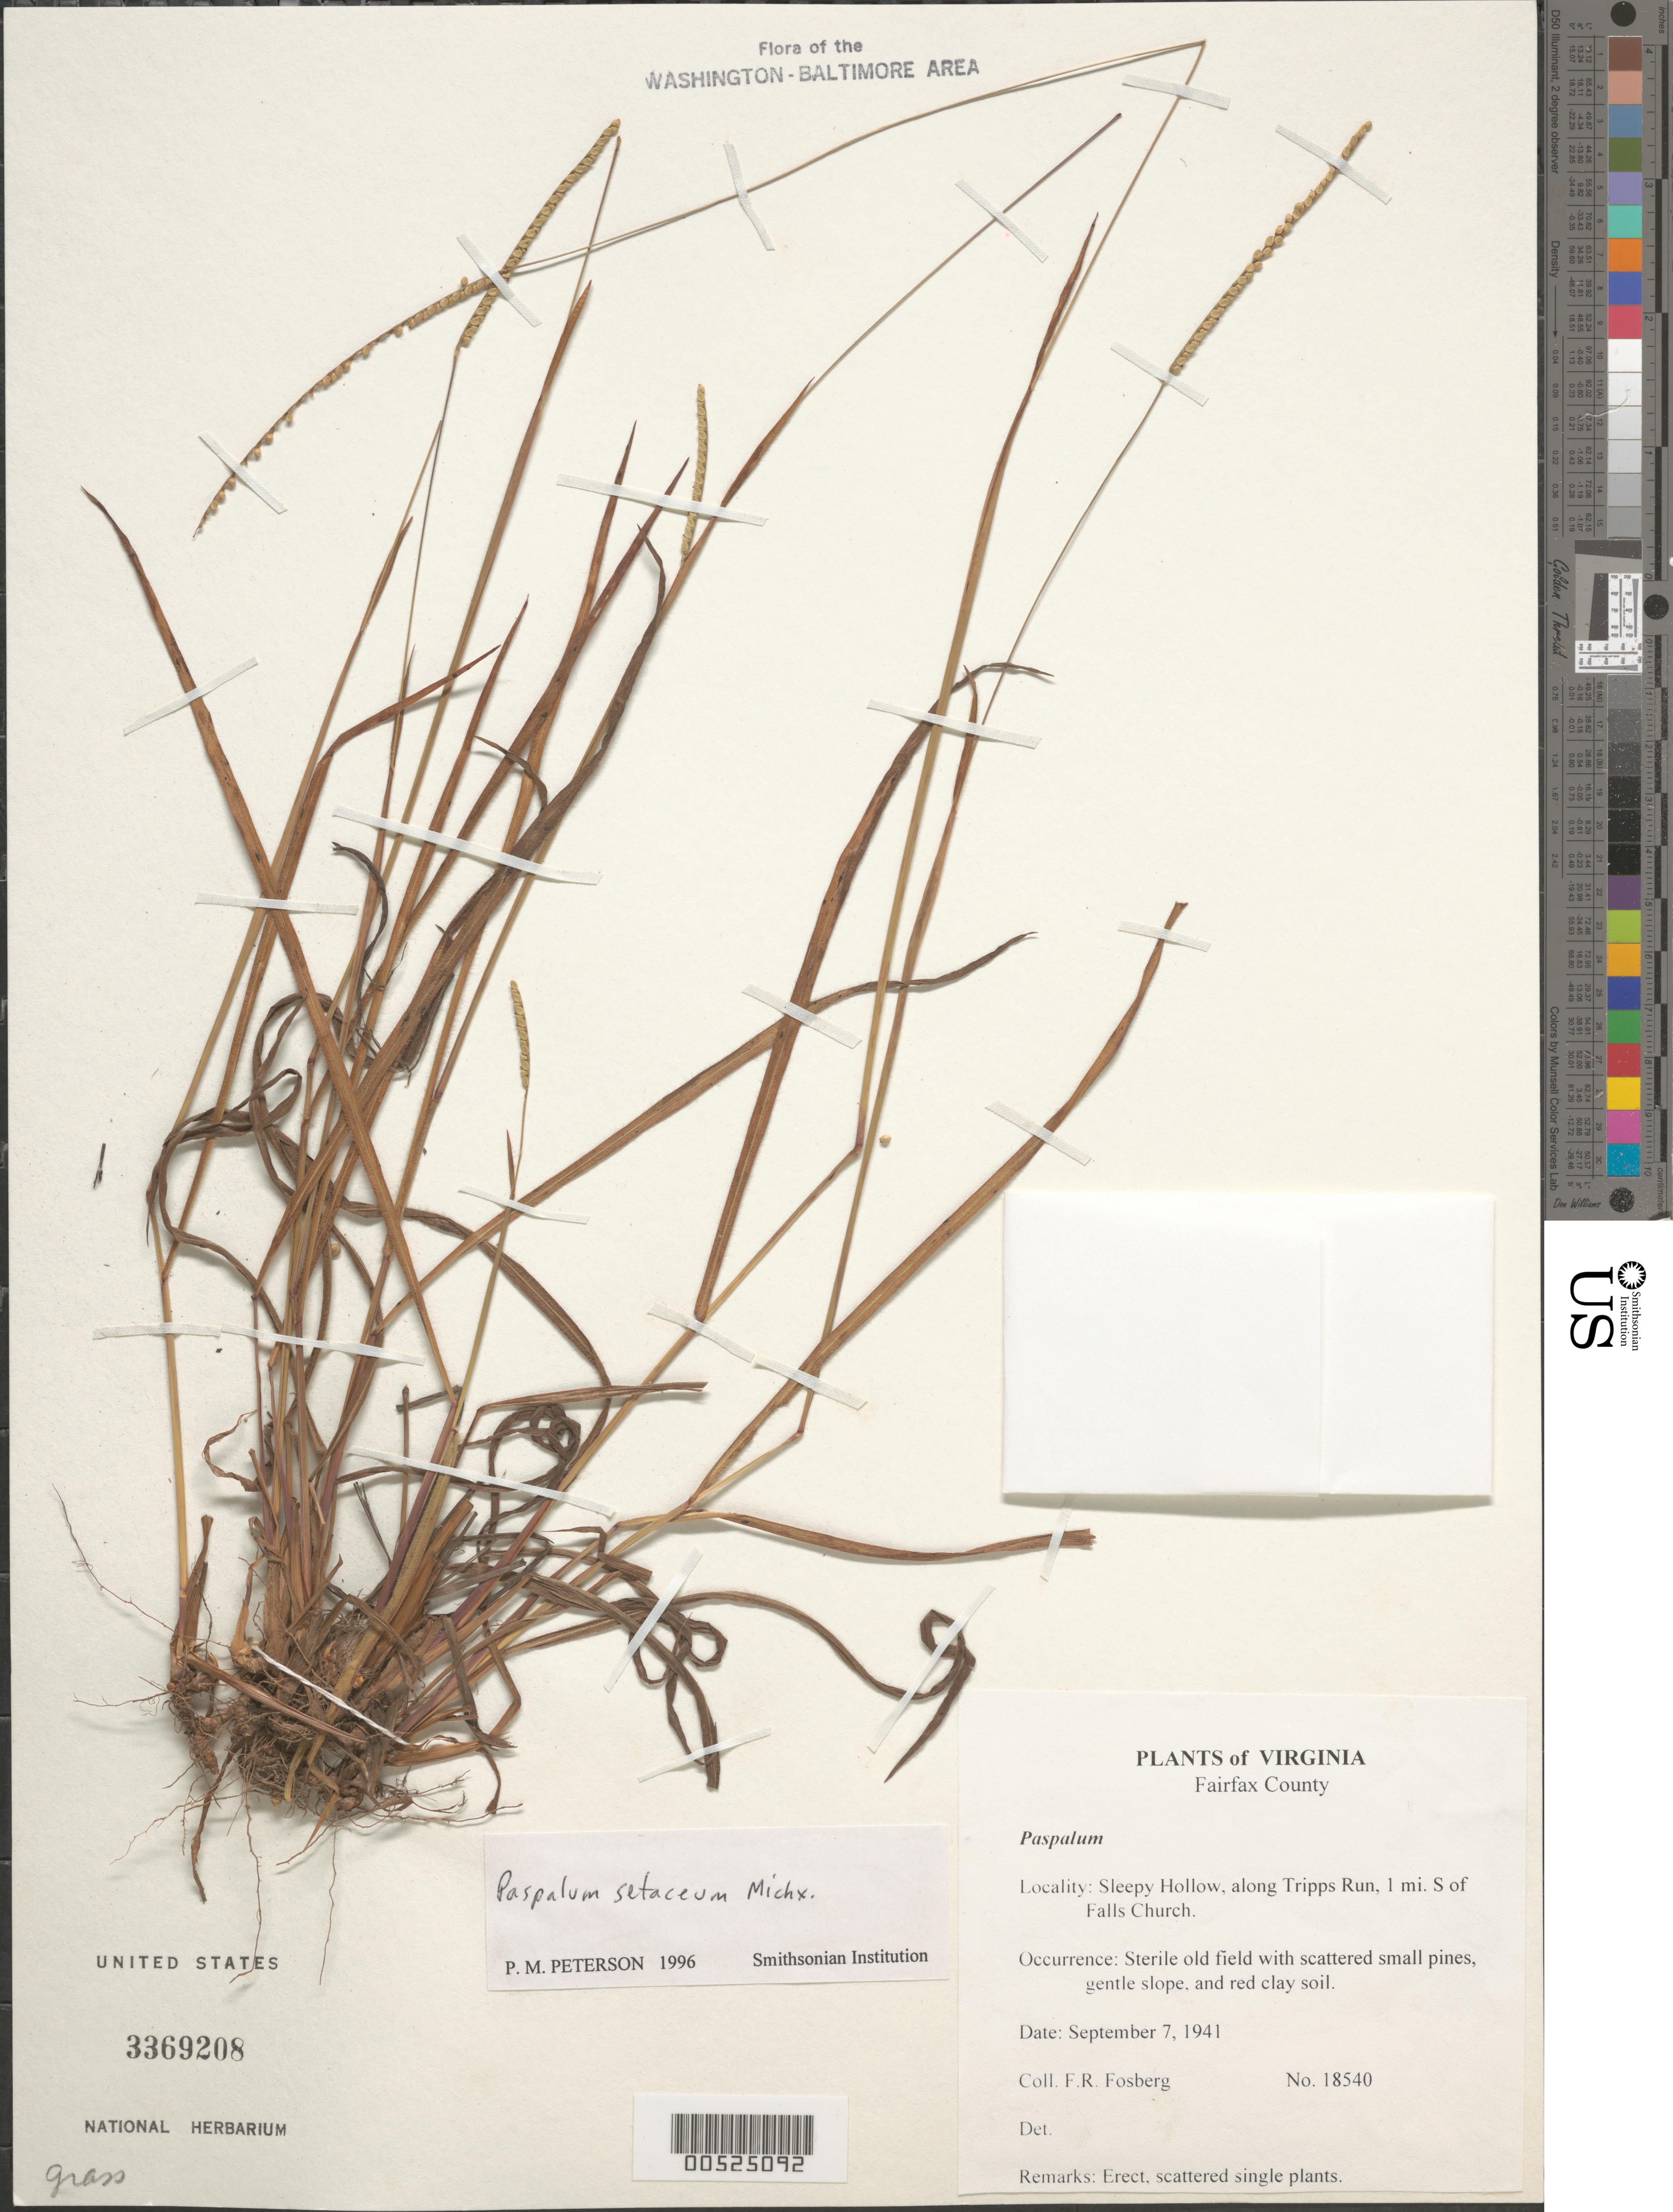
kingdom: Plantae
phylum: Tracheophyta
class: Liliopsida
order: Poales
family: Poaceae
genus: Paspalum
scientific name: Paspalum setaceum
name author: Michx.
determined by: Peterson, Paul M., (BOT), Smithsonian Institution - National Museum of Natural History (UNITED STATES)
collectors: F. R. Fosberg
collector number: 18540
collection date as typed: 07 Sep 1941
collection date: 1941-09-07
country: United States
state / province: Virginia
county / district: Fairfax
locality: Sleepy Hollow, along Tripps Run, 1 mi. S of Falls Church.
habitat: Sterile old field with scattered small pines, gentle slope, and red clay soil.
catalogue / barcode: US 3369208